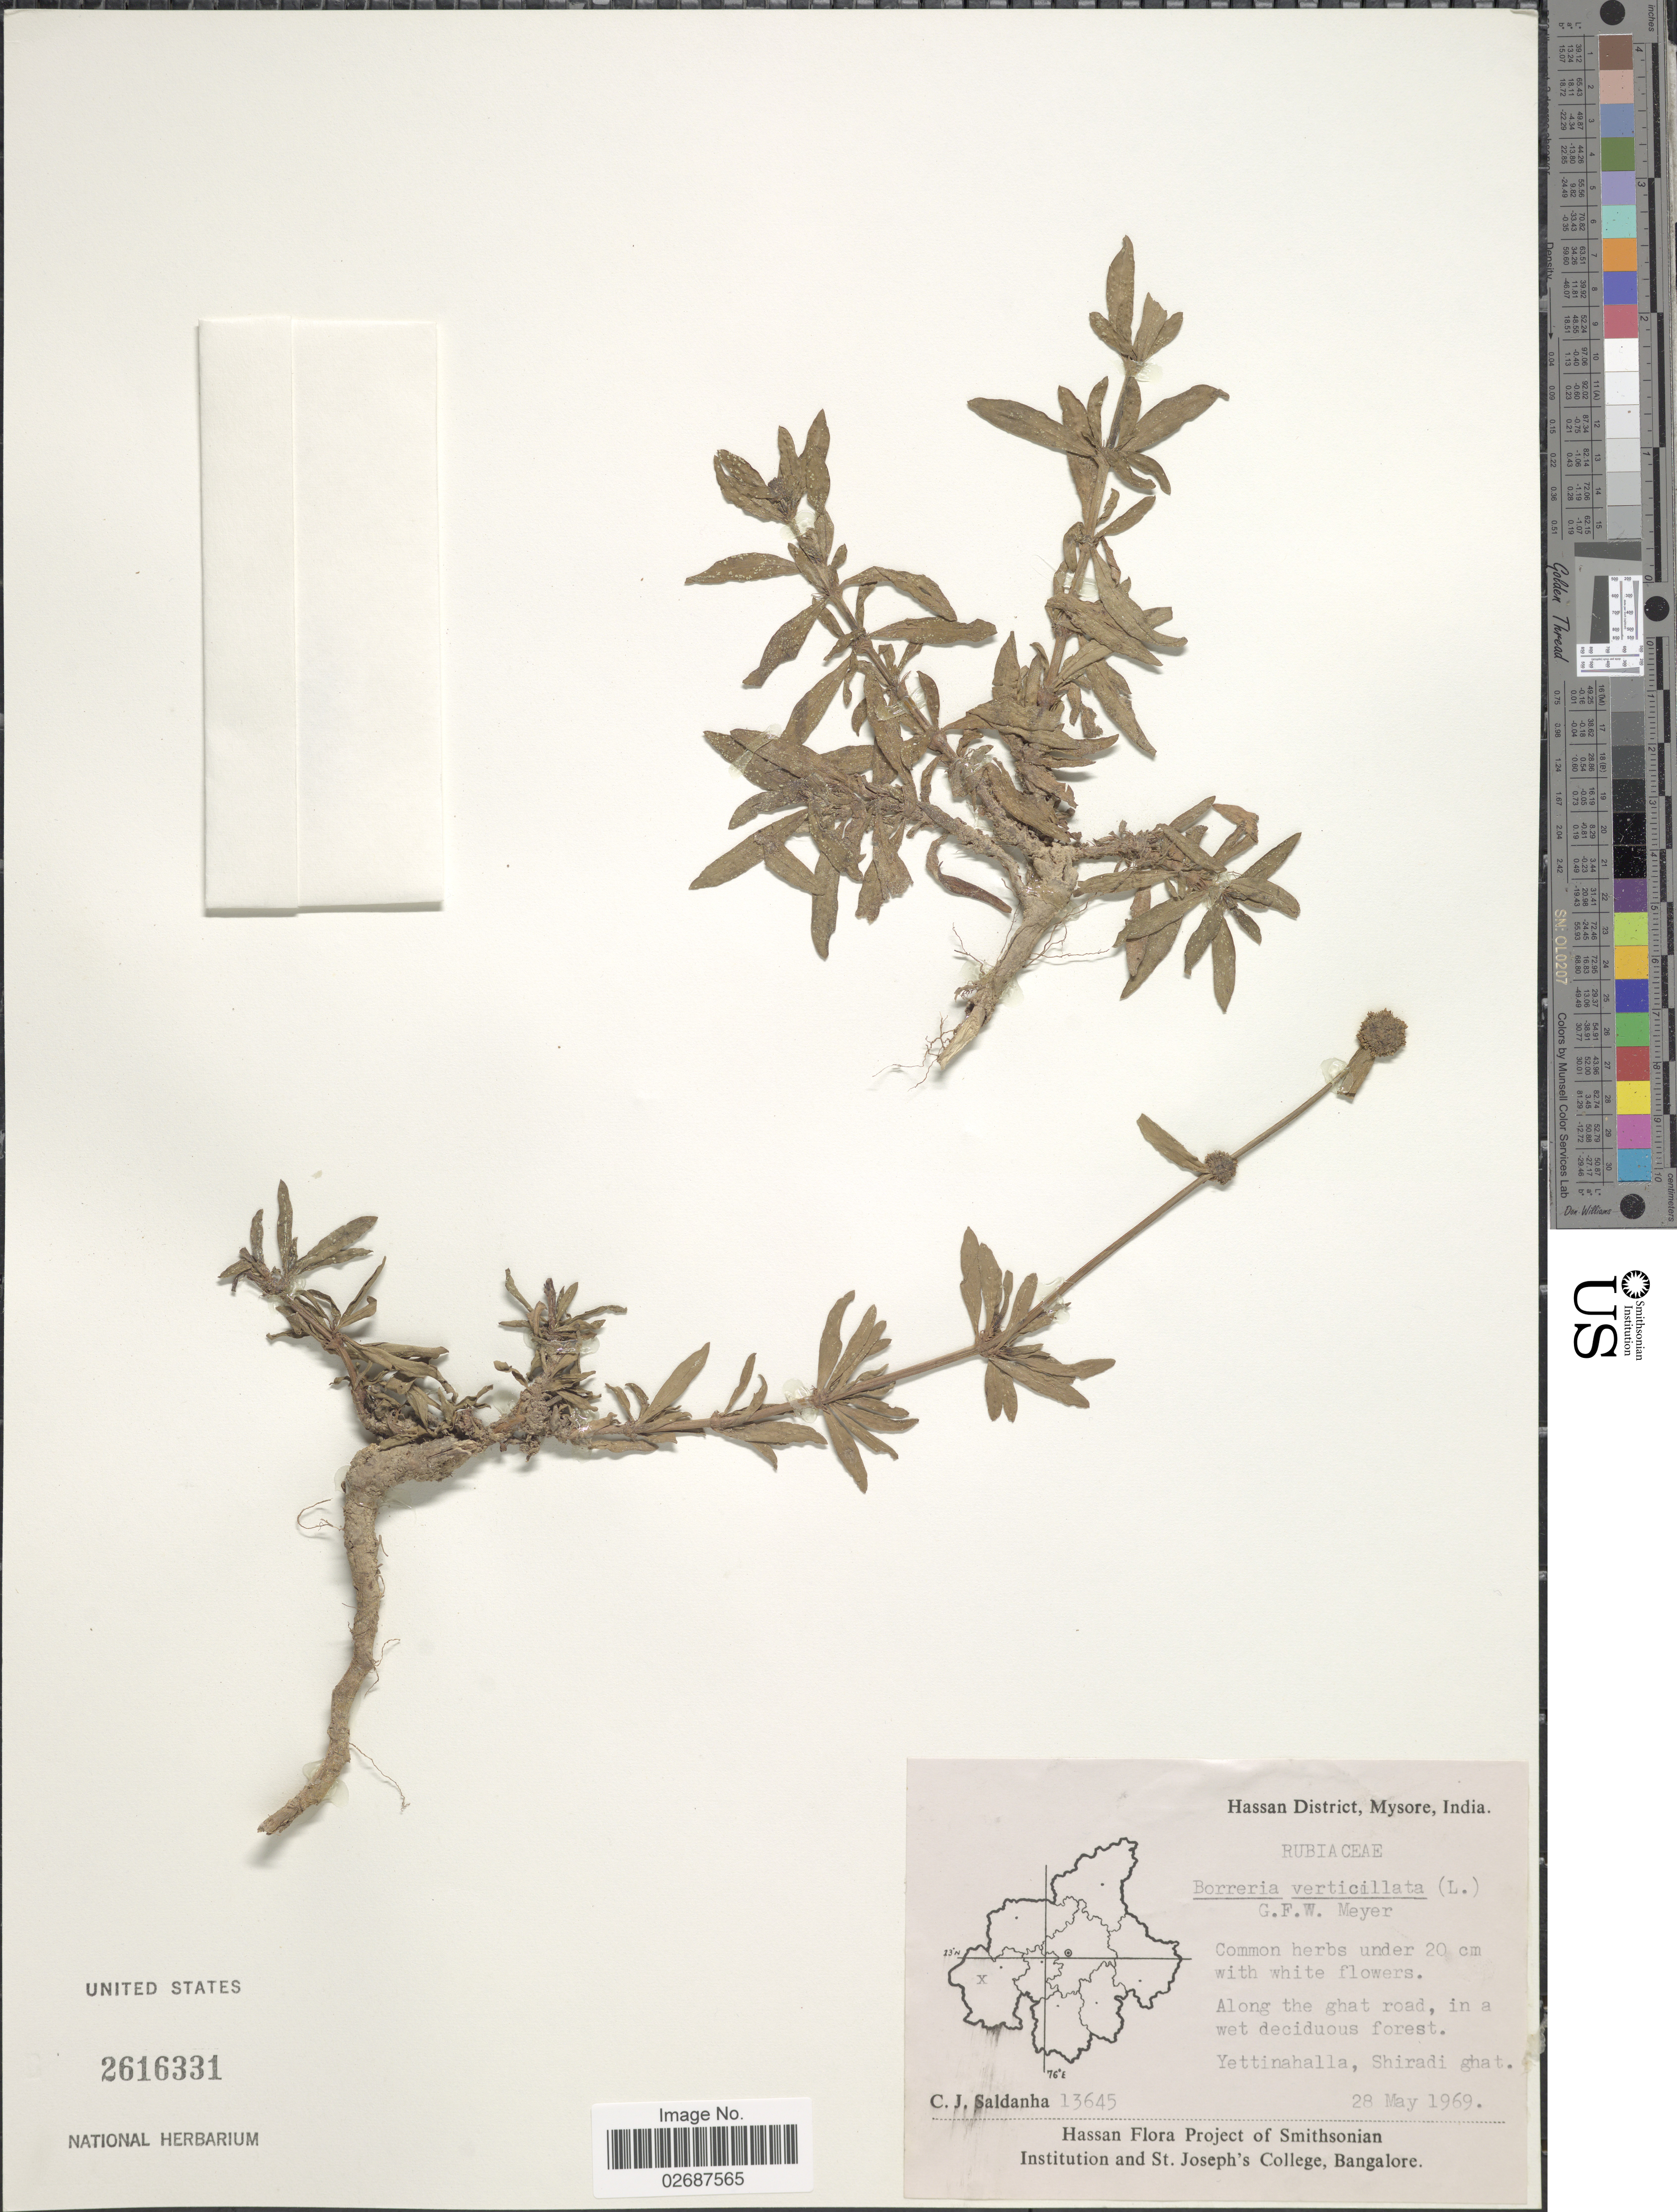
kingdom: Plantae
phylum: Tracheophyta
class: Magnoliopsida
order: Gentianales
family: Rubiaceae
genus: Borreria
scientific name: Borreria verticillata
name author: (L.) G. Mey.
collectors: C. J. Saldanha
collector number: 13645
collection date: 1969-05-28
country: India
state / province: Karnataka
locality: Hassan District, Mysore, along the ghat road, Yettinahalla, Shiradi ghat.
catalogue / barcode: US 2616331